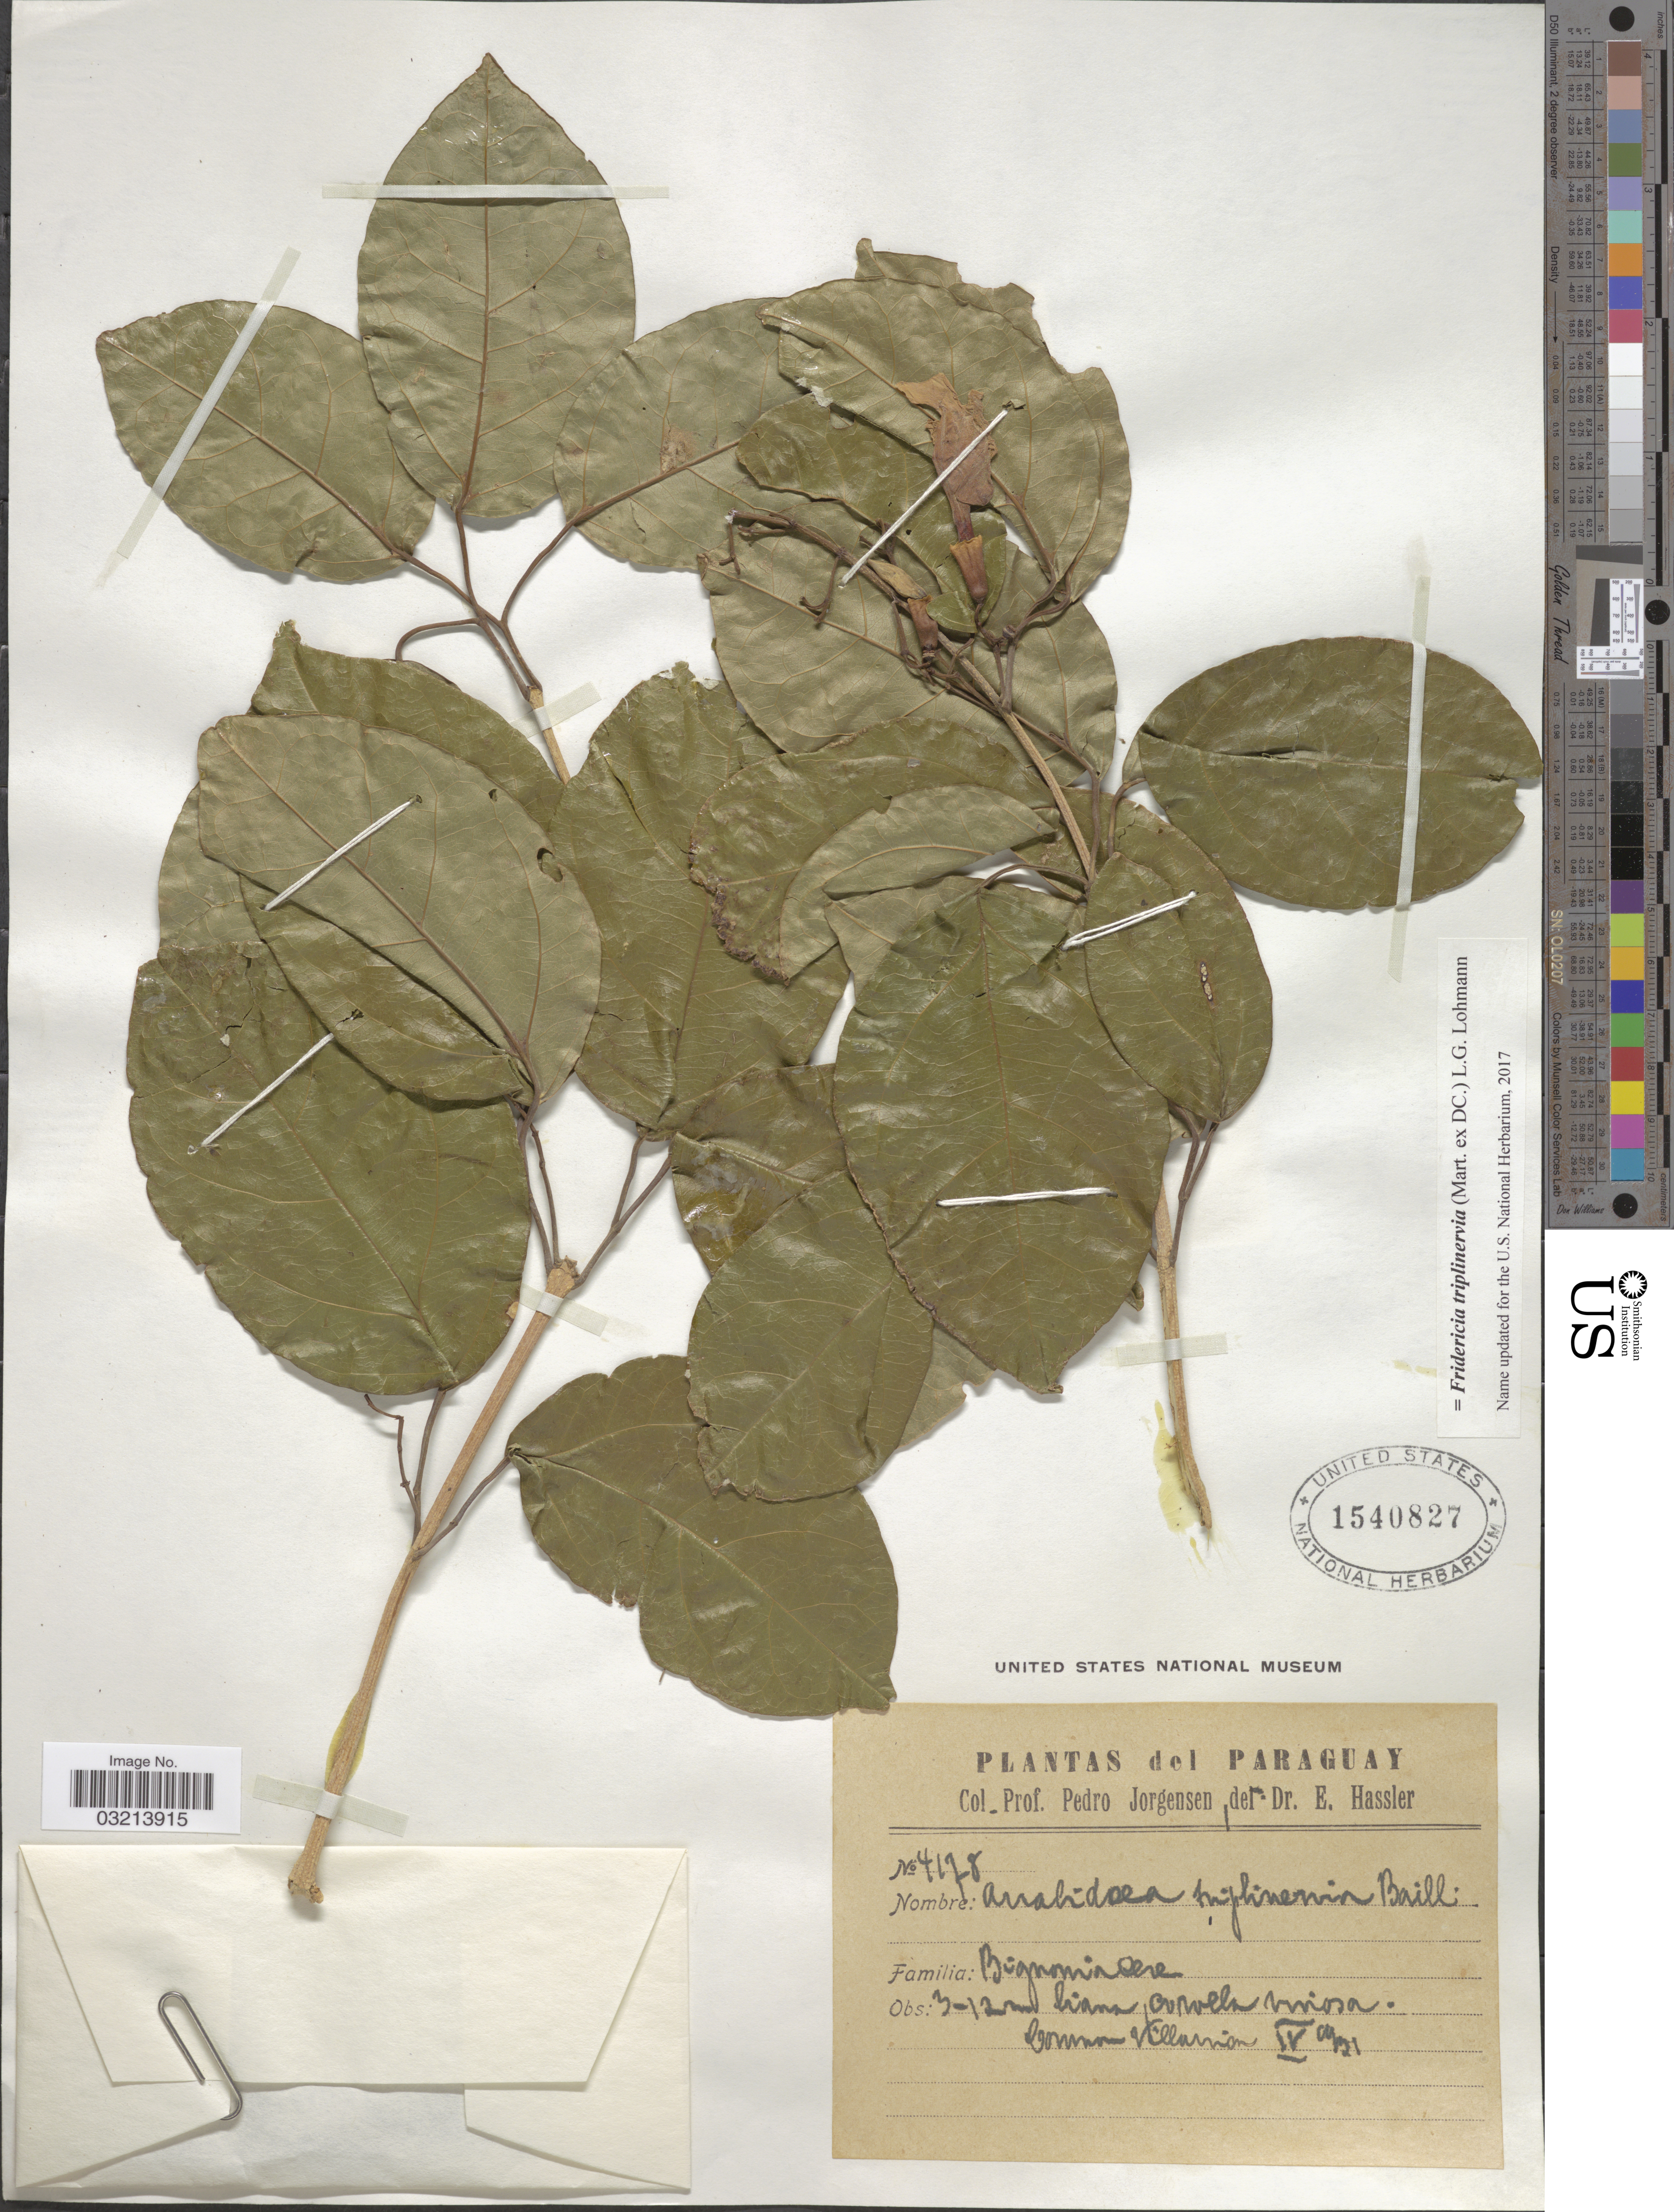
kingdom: Plantae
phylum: Tracheophyta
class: Magnoliopsida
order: Lamiales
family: Bignoniaceae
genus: Fridericia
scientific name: Fridericia triplinervia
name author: (Mart. ex DC.) L.G. Lohmann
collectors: P. Jörgensen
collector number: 4178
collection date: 1921-04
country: Paraguay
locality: Villarrica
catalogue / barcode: US 1540827